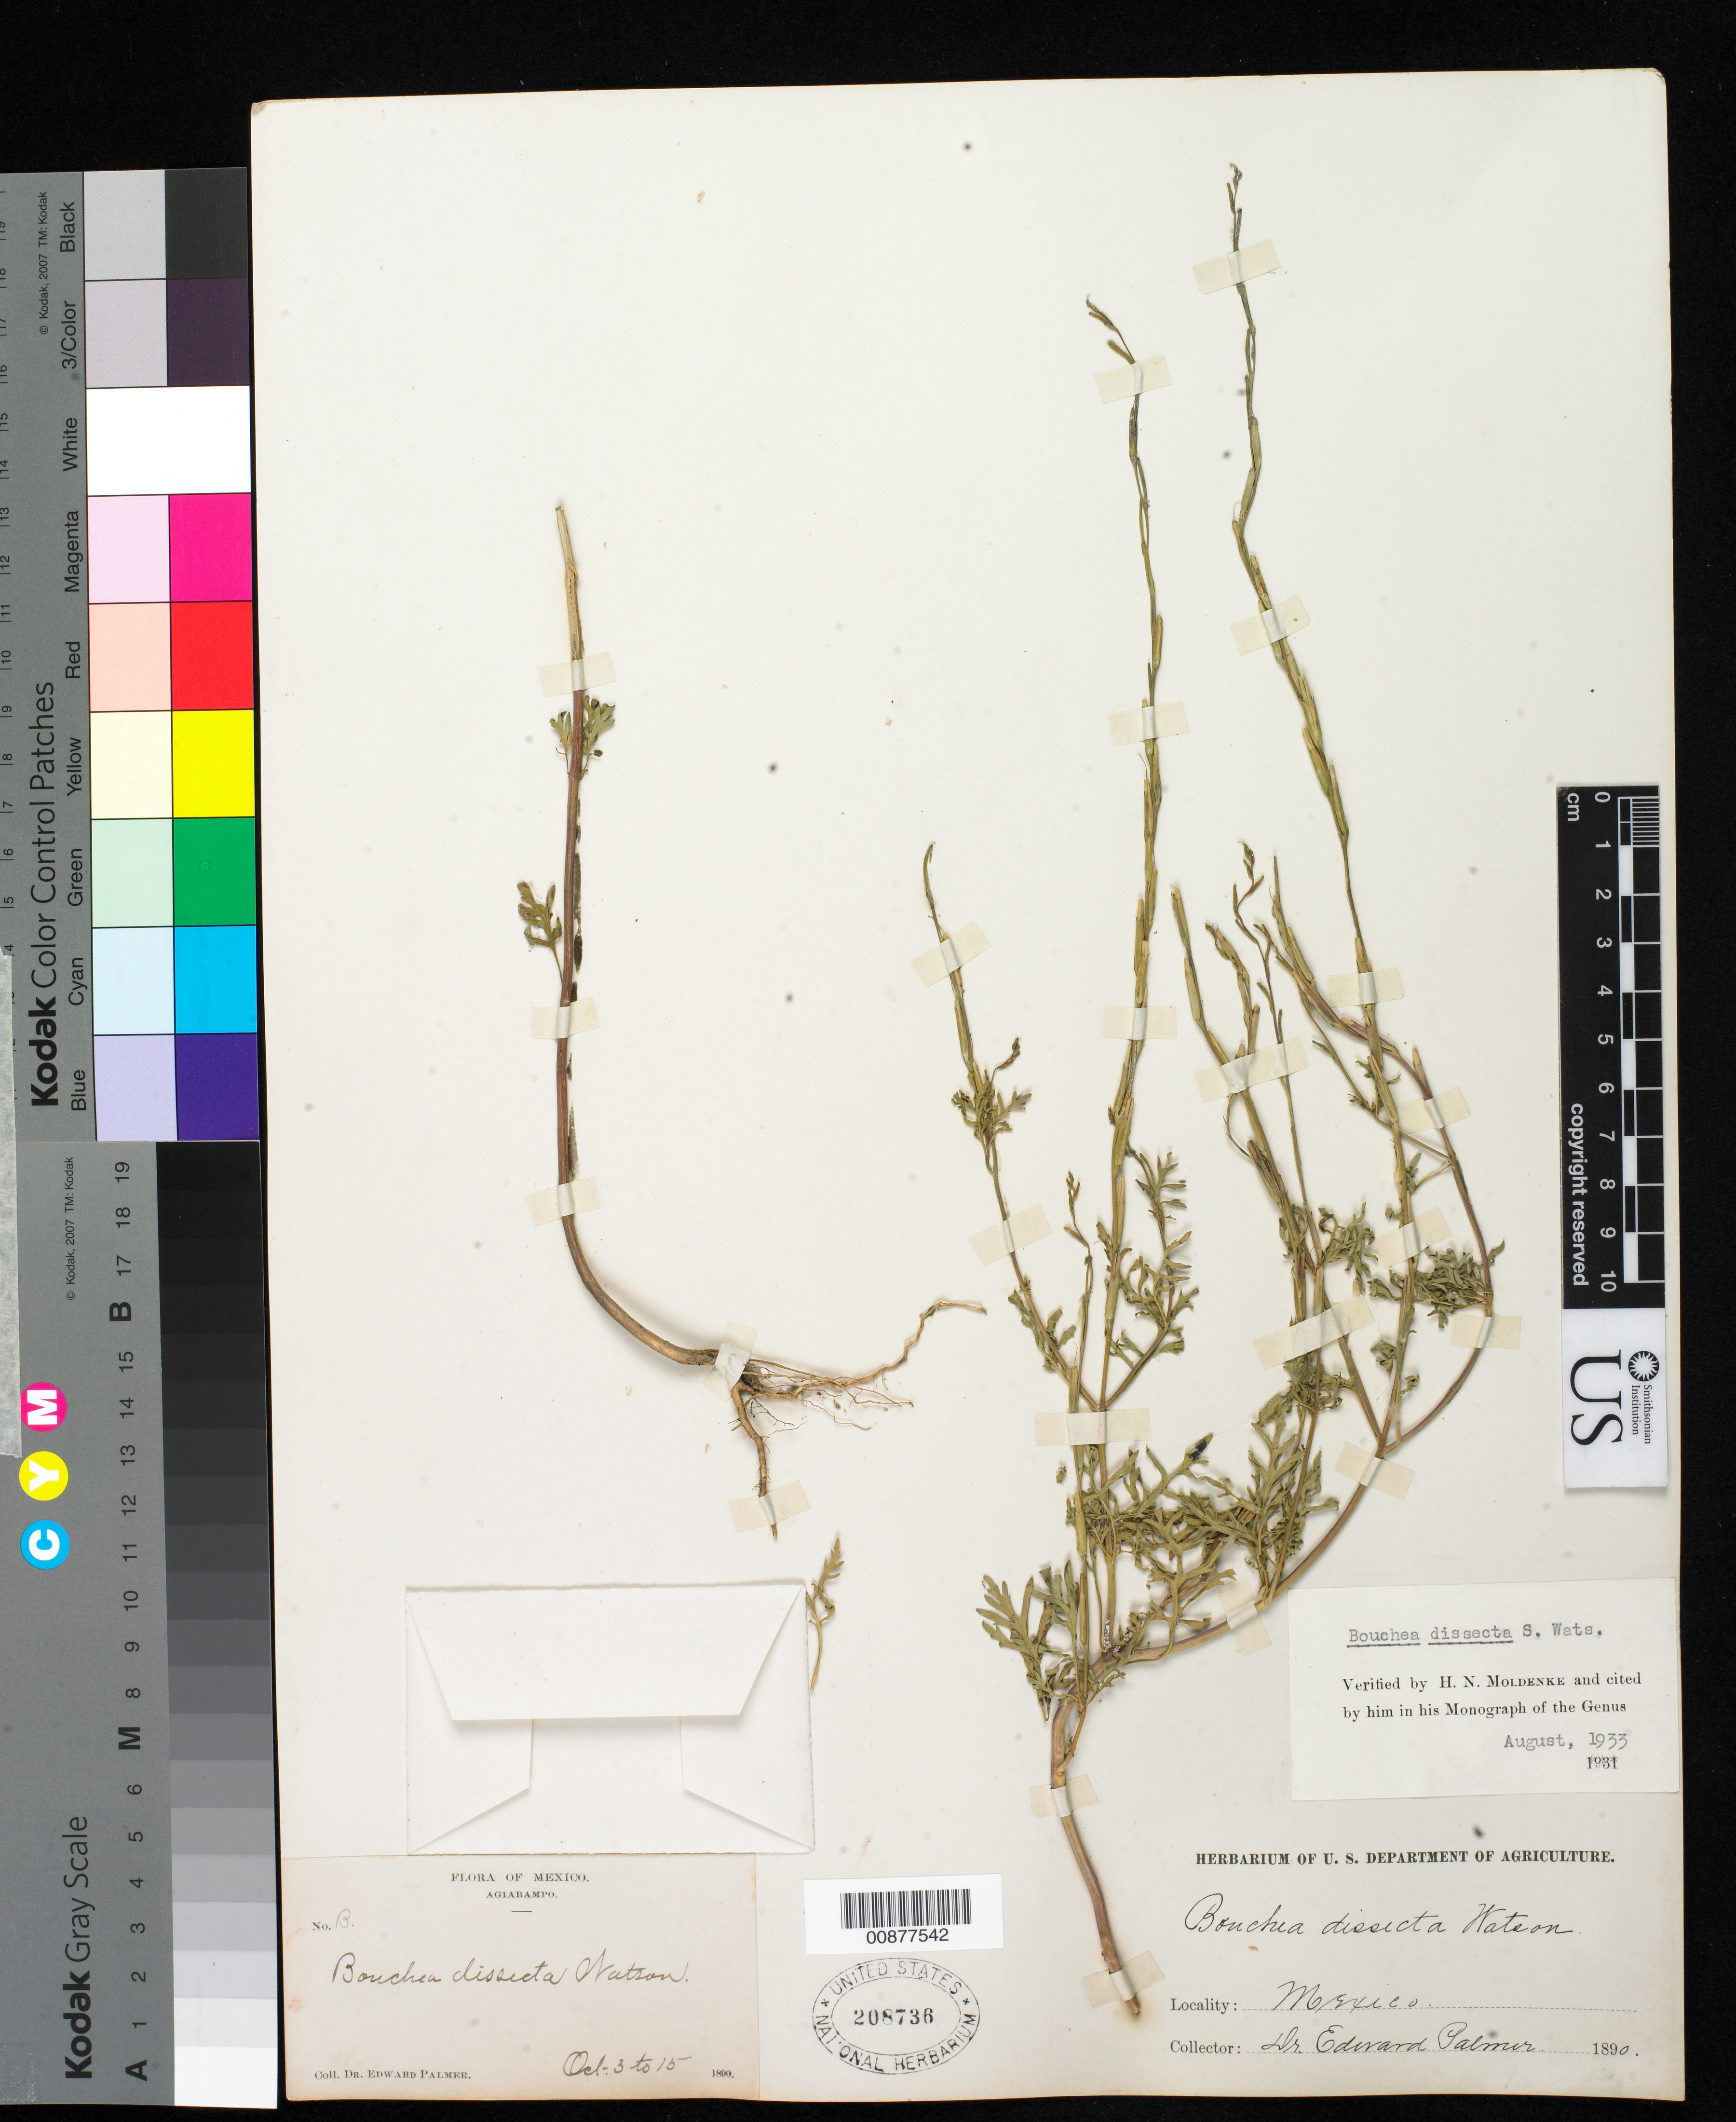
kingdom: Plantae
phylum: Tracheophyta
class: Magnoliopsida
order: Lamiales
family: Verbenaceae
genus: Bouchea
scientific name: Bouchea dissecta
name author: S. Watson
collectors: E. Palmer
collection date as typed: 03 Oct 1890 to 15 Oct 1890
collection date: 1890-10-03/1890-10-15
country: Mexico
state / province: Sonora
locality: Agiabampo, Sonora.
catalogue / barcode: US 208736